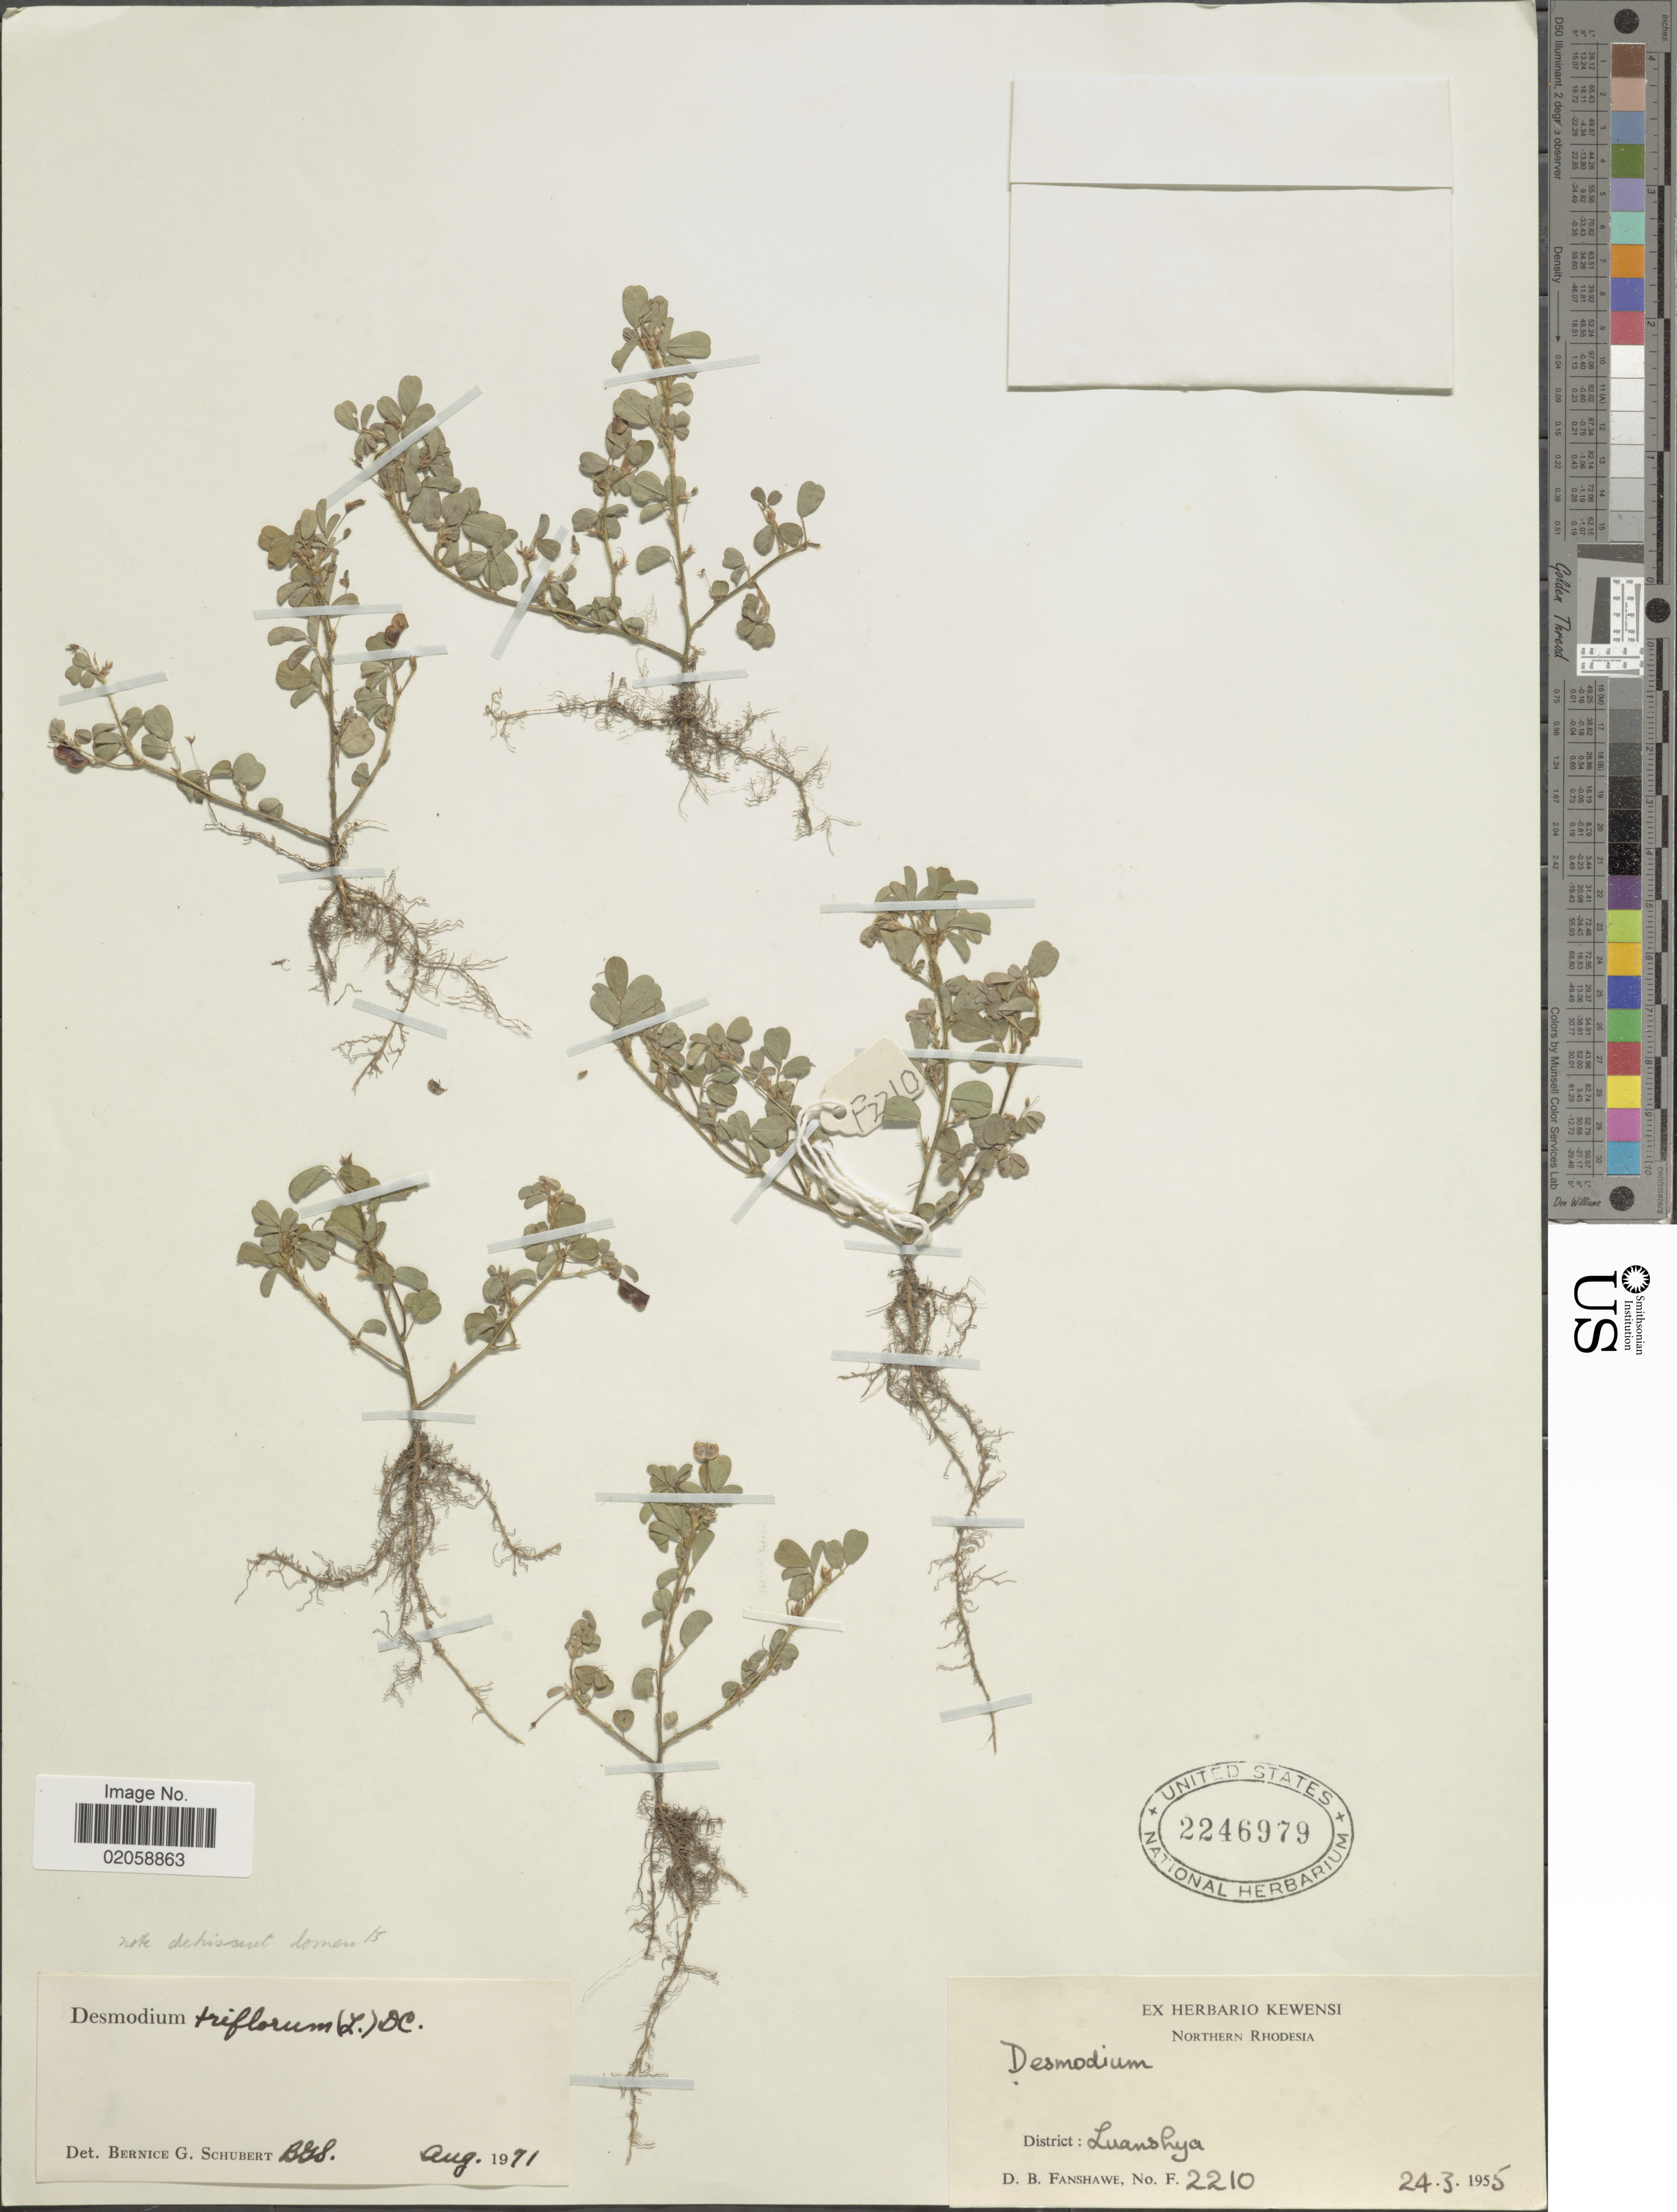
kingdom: Plantae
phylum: Tracheophyta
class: Magnoliopsida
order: Fabales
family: Fabaceae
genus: Grona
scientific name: Grona triflora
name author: (L.) H. Ohashi & K. Ohashi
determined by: Strong, Mark T., (BOT), Smithsonian Institution - National Museum of Natural History (UNITED STATES)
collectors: D. B. Fanshawe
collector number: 2210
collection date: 1955-03-24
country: Zambia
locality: Northern Rhodeisa. Diistrict: Luanshya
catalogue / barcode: US 2246979